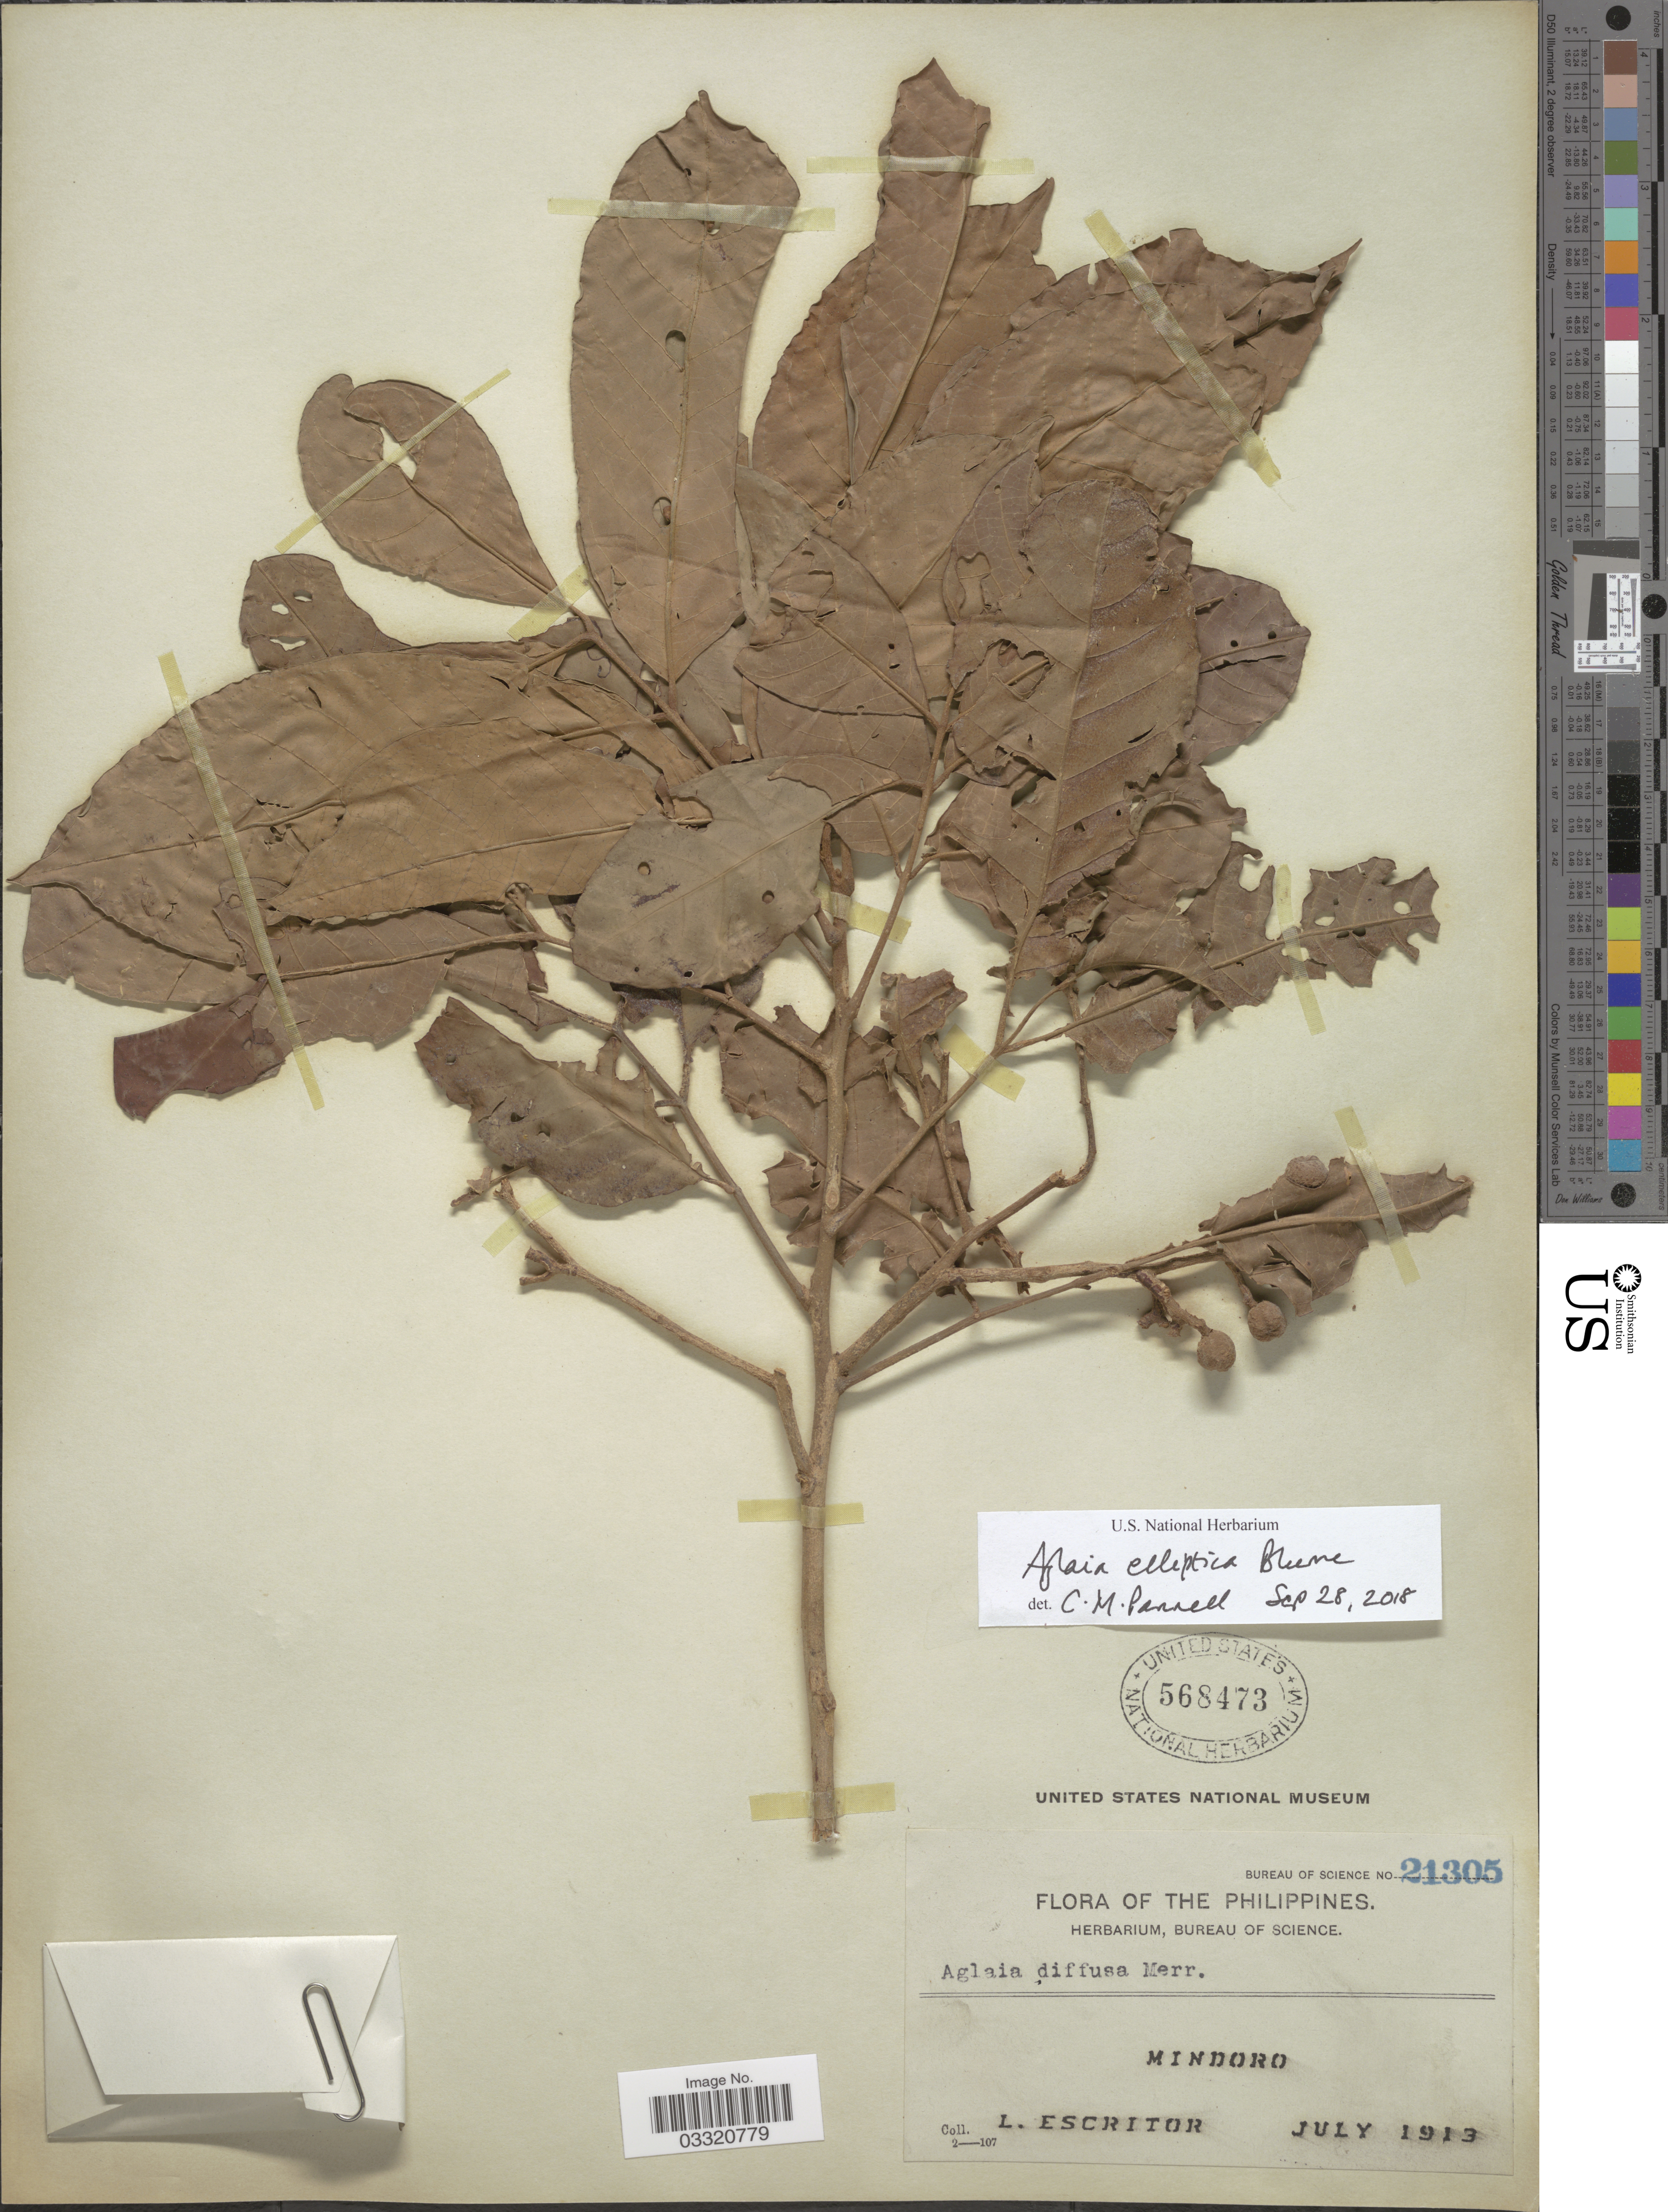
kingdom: Plantae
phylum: Tracheophyta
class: Magnoliopsida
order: Sapindales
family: Meliaceae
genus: Aglaia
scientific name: Aglaia elliptica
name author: Blume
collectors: L. Escritor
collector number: Bureau of Science 21305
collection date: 1913-07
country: Philippines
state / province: Mimaropa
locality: Mindoro.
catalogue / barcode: US 568473